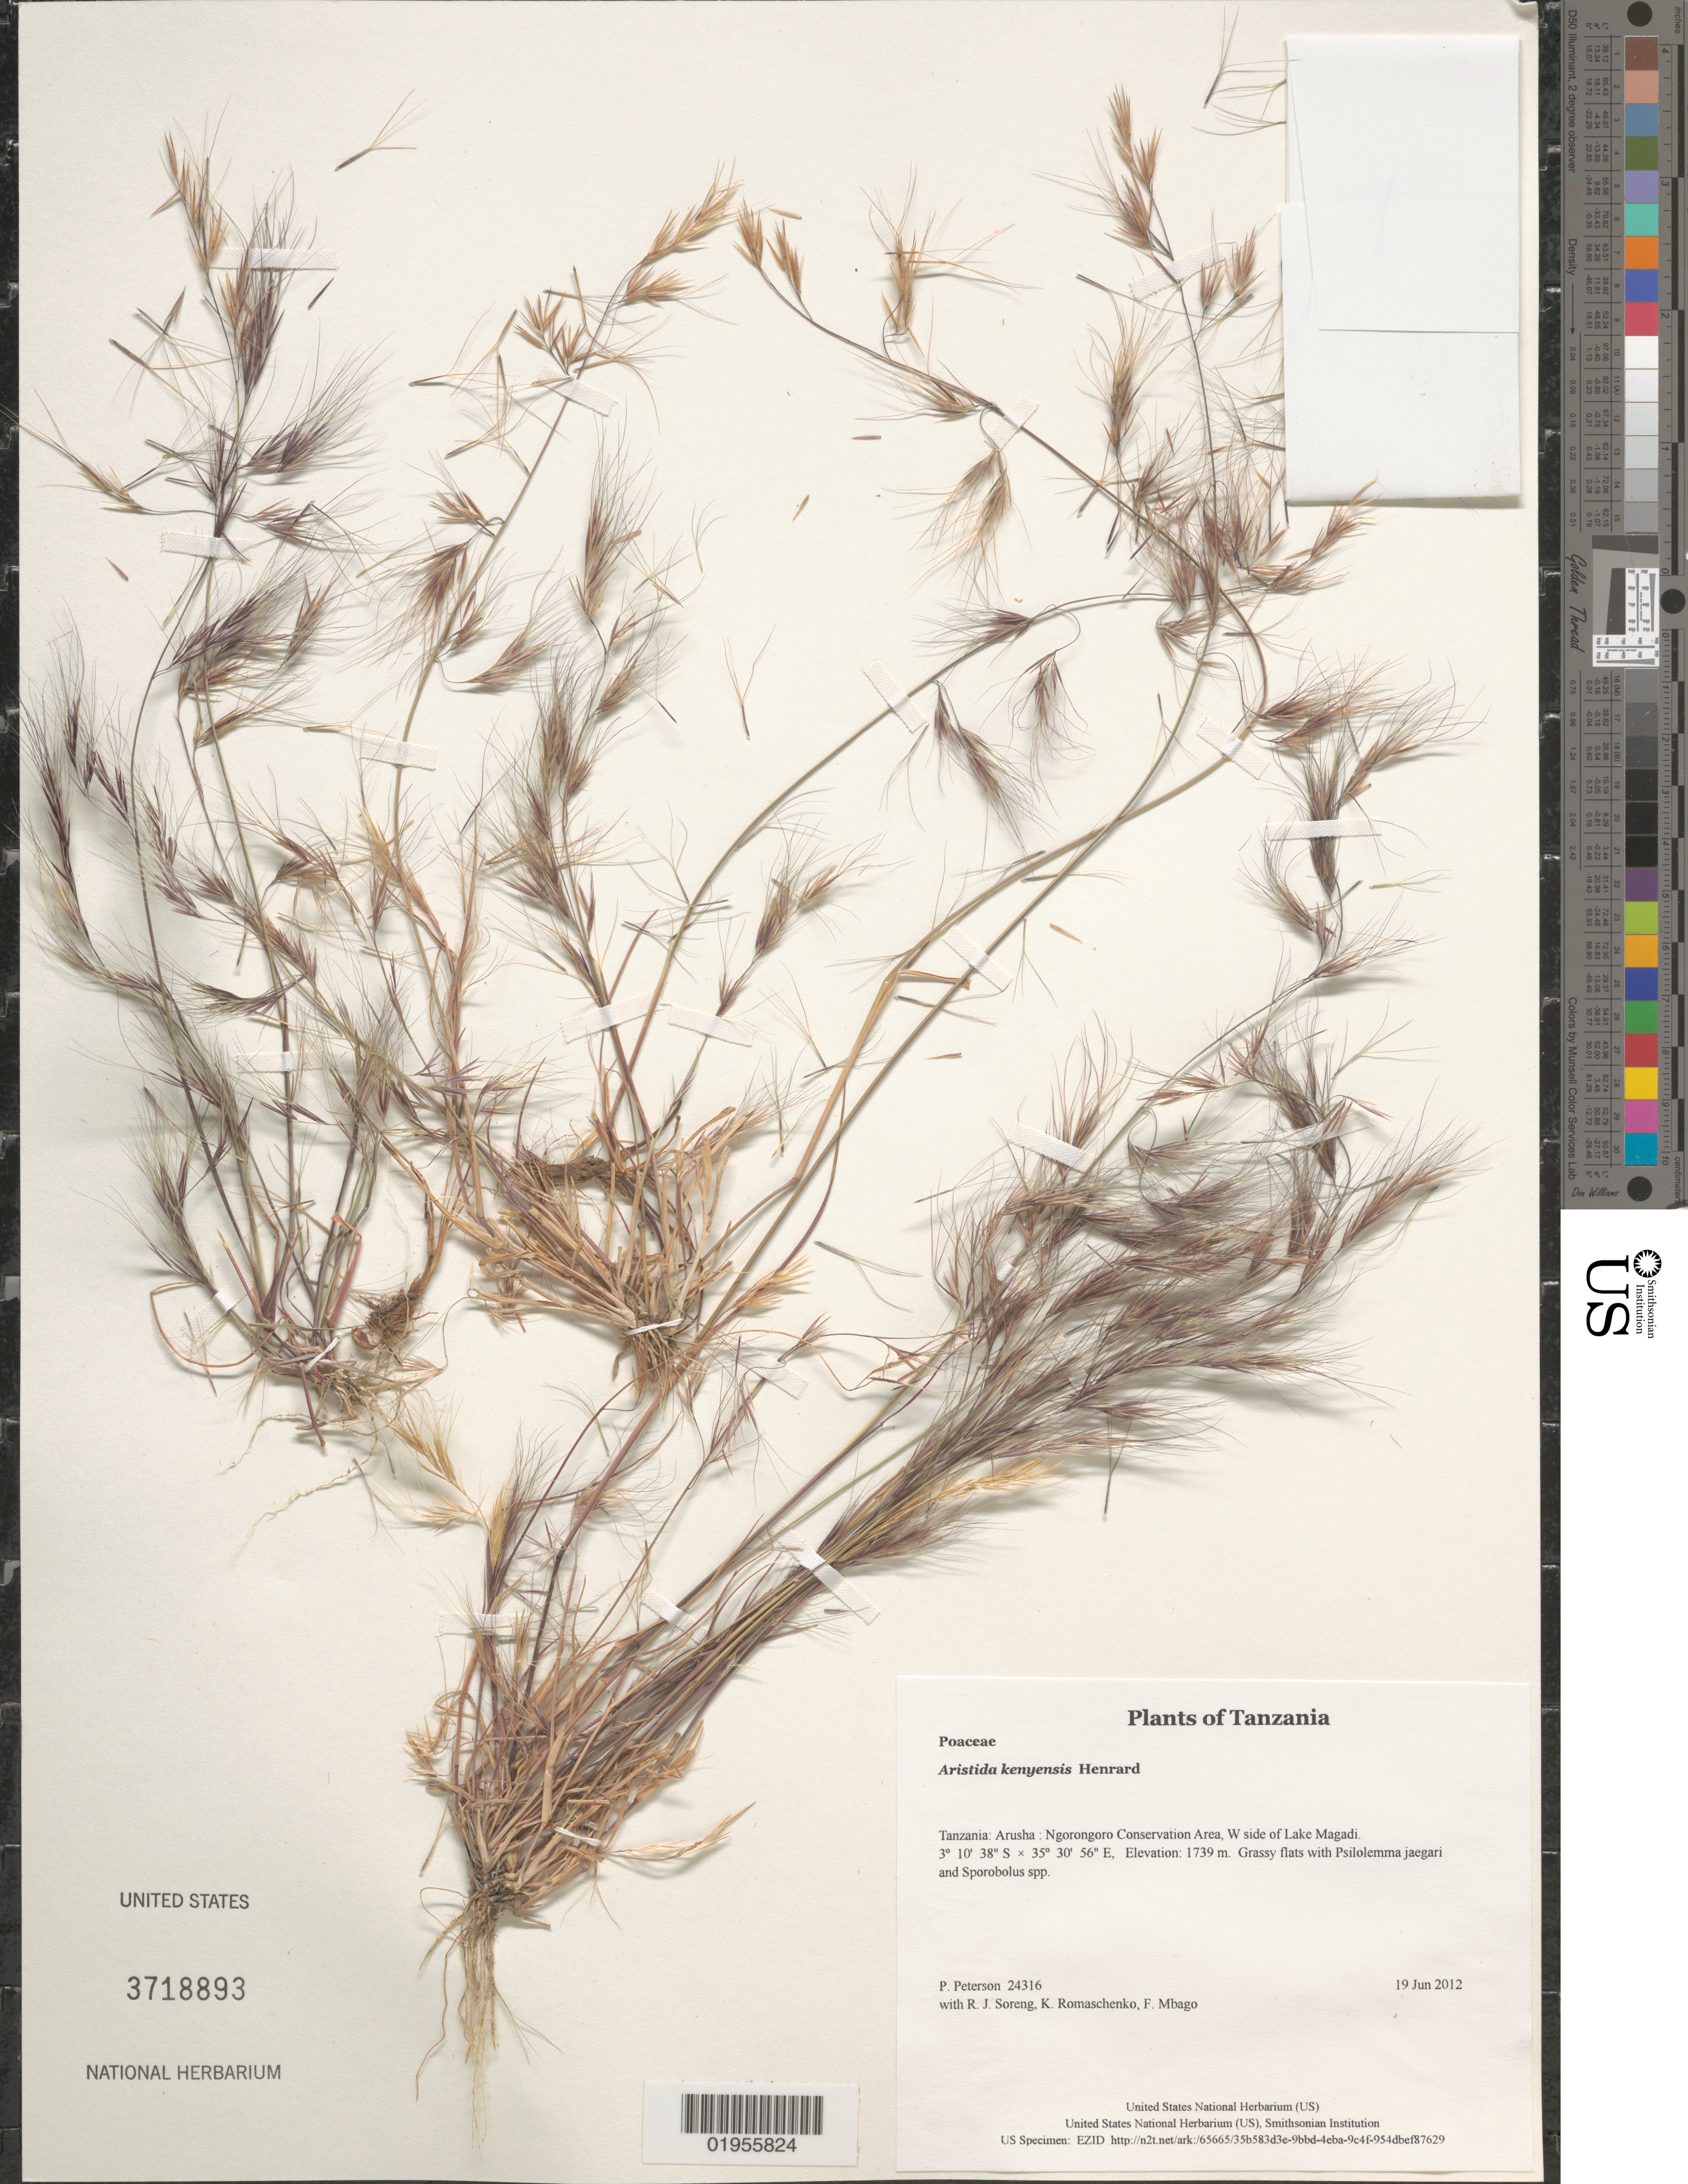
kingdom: Plantae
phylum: Tracheophyta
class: Liliopsida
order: Poales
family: Poaceae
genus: Aristida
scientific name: Aristida kenyensis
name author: Henr.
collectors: P. M. Peterson, R. J. Soreng, K. Romaschenko & F. Mbago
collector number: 24316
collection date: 2012-06-19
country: Tanzania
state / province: Arusha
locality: Ngorongoro Conservation Area, W side of Lake Magadi.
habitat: Grassy flats with Psilolemma jaegari and Sporobolus spp.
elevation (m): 1739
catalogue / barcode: US 3718893